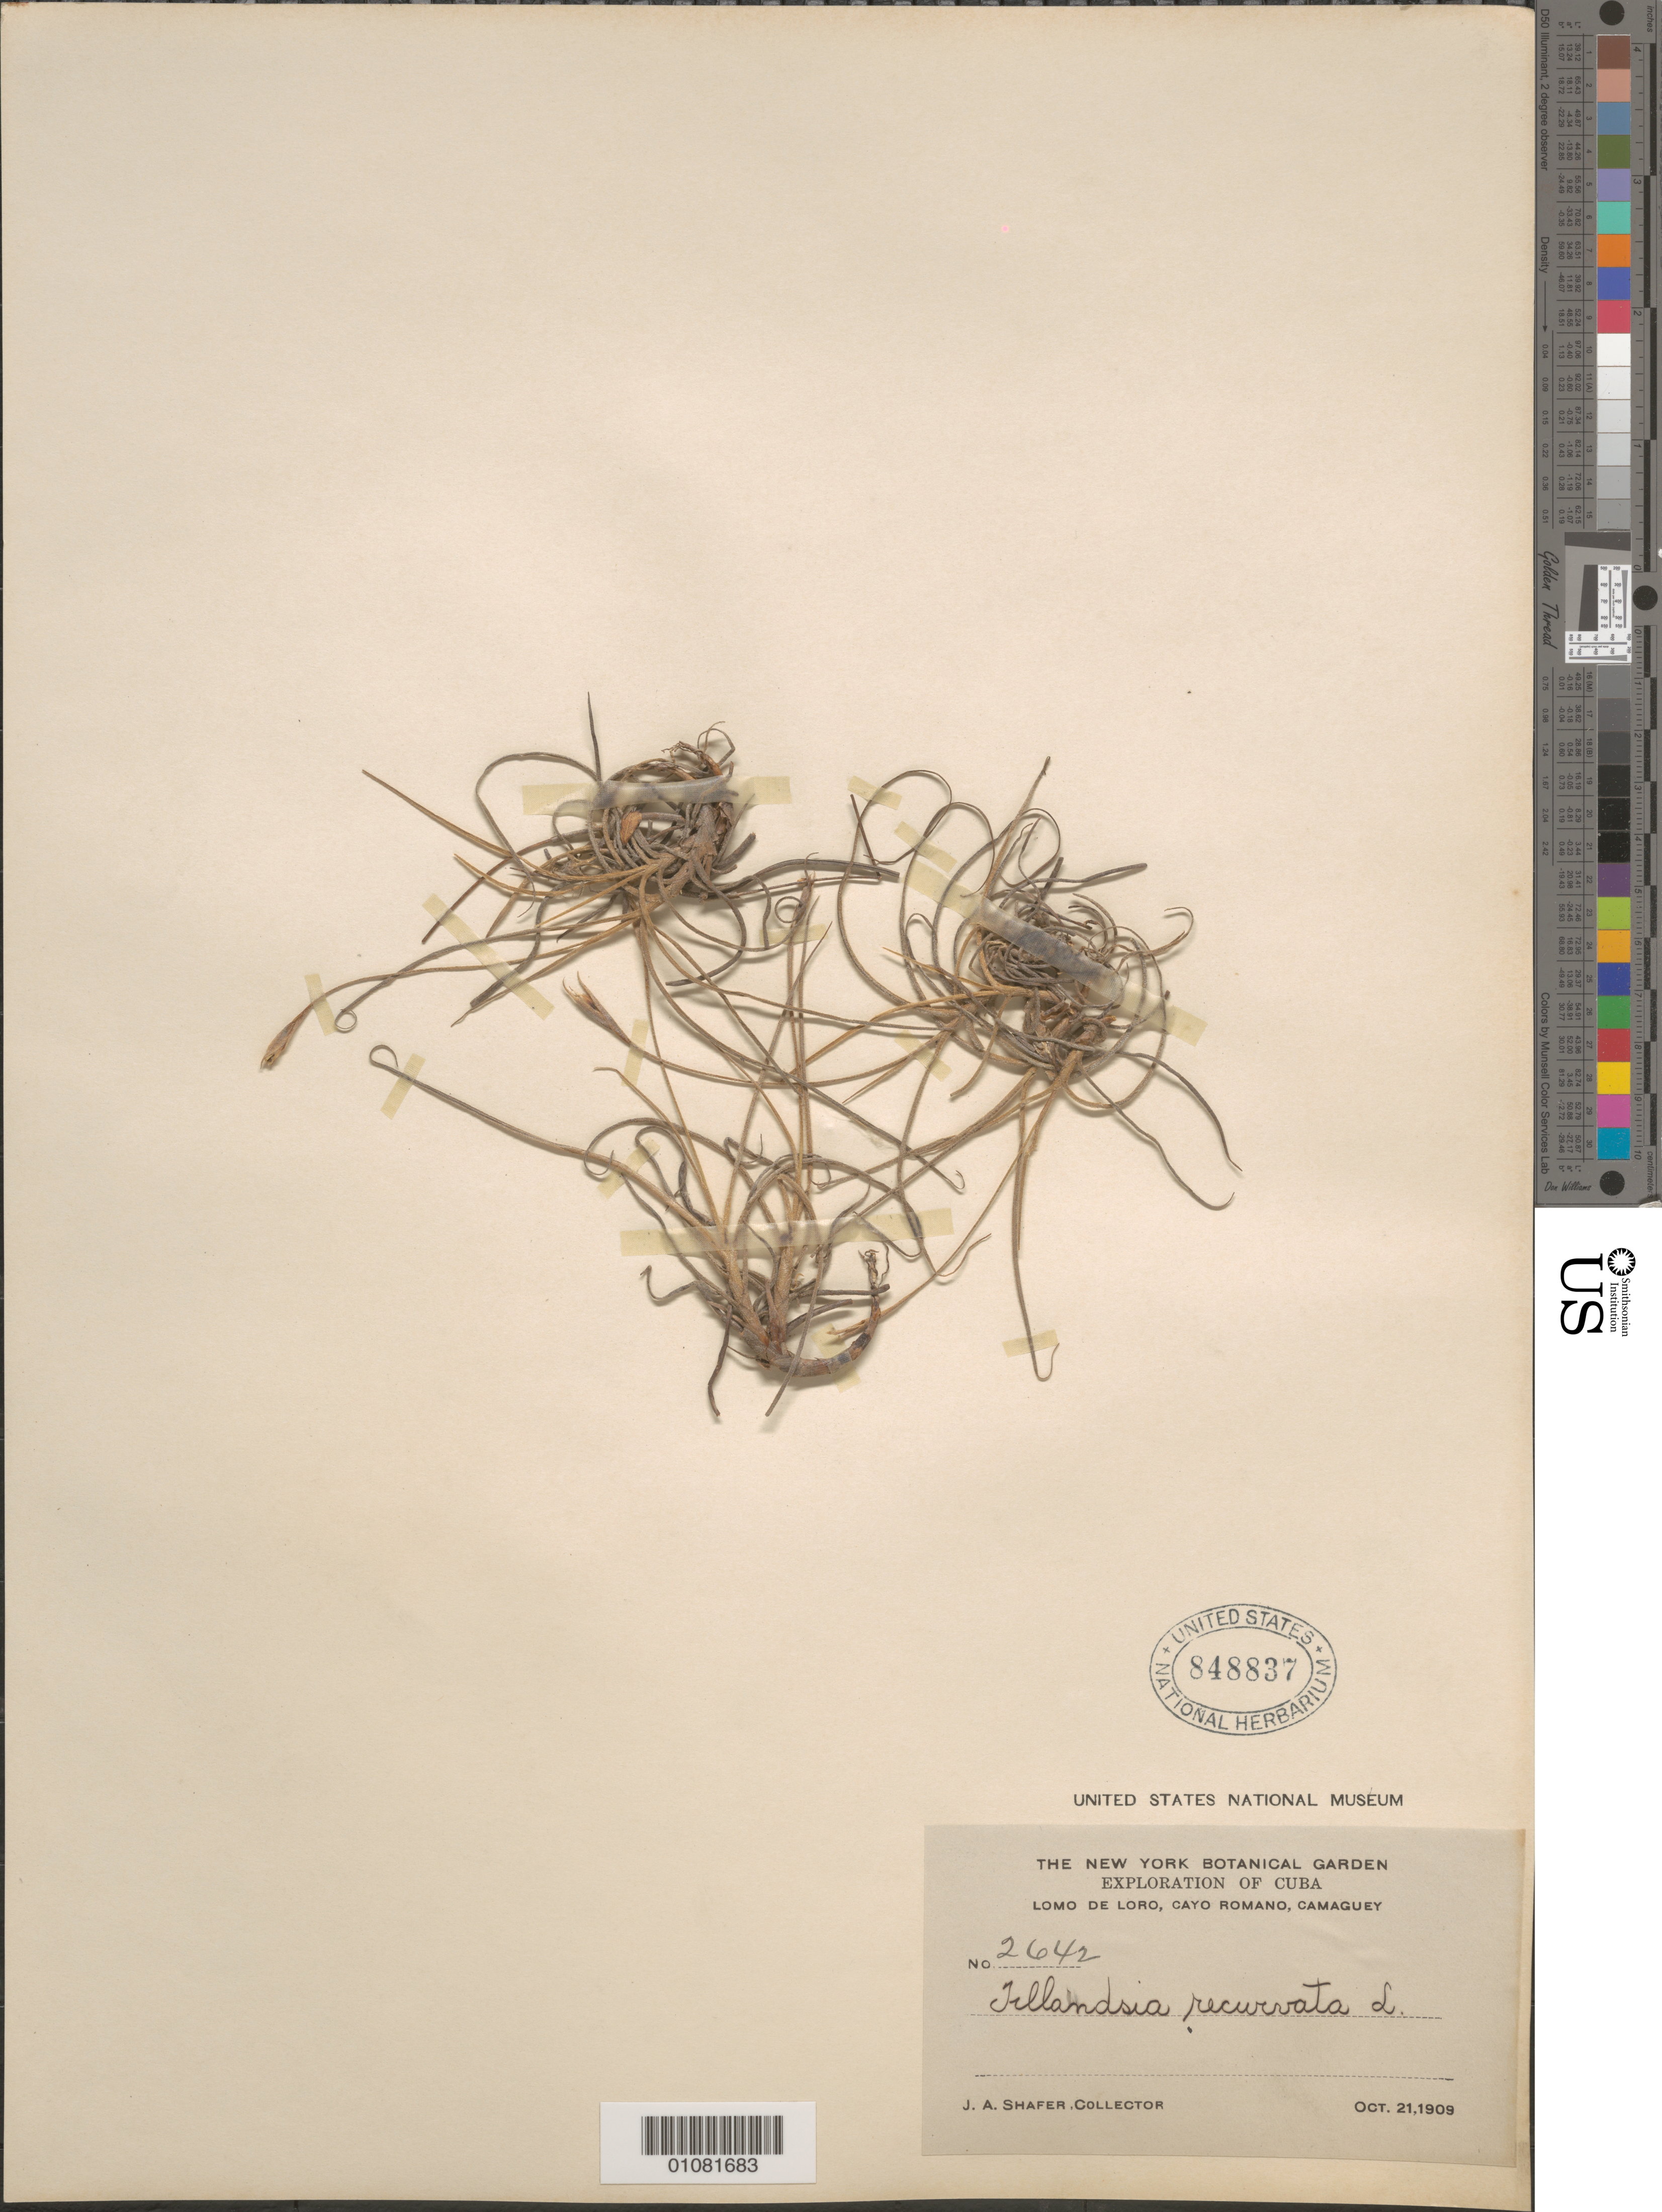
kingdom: Plantae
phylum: Tracheophyta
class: Liliopsida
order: Poales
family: Bromeliaceae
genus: Tillandsia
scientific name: Tillandsia recurvata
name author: L.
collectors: J. A. Shafer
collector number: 2642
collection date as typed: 21 Oct 1909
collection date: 1909-10-21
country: Cuba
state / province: Camagüey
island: Cuba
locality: Lomo de Loro, Cayo Romano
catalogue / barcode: US 848837